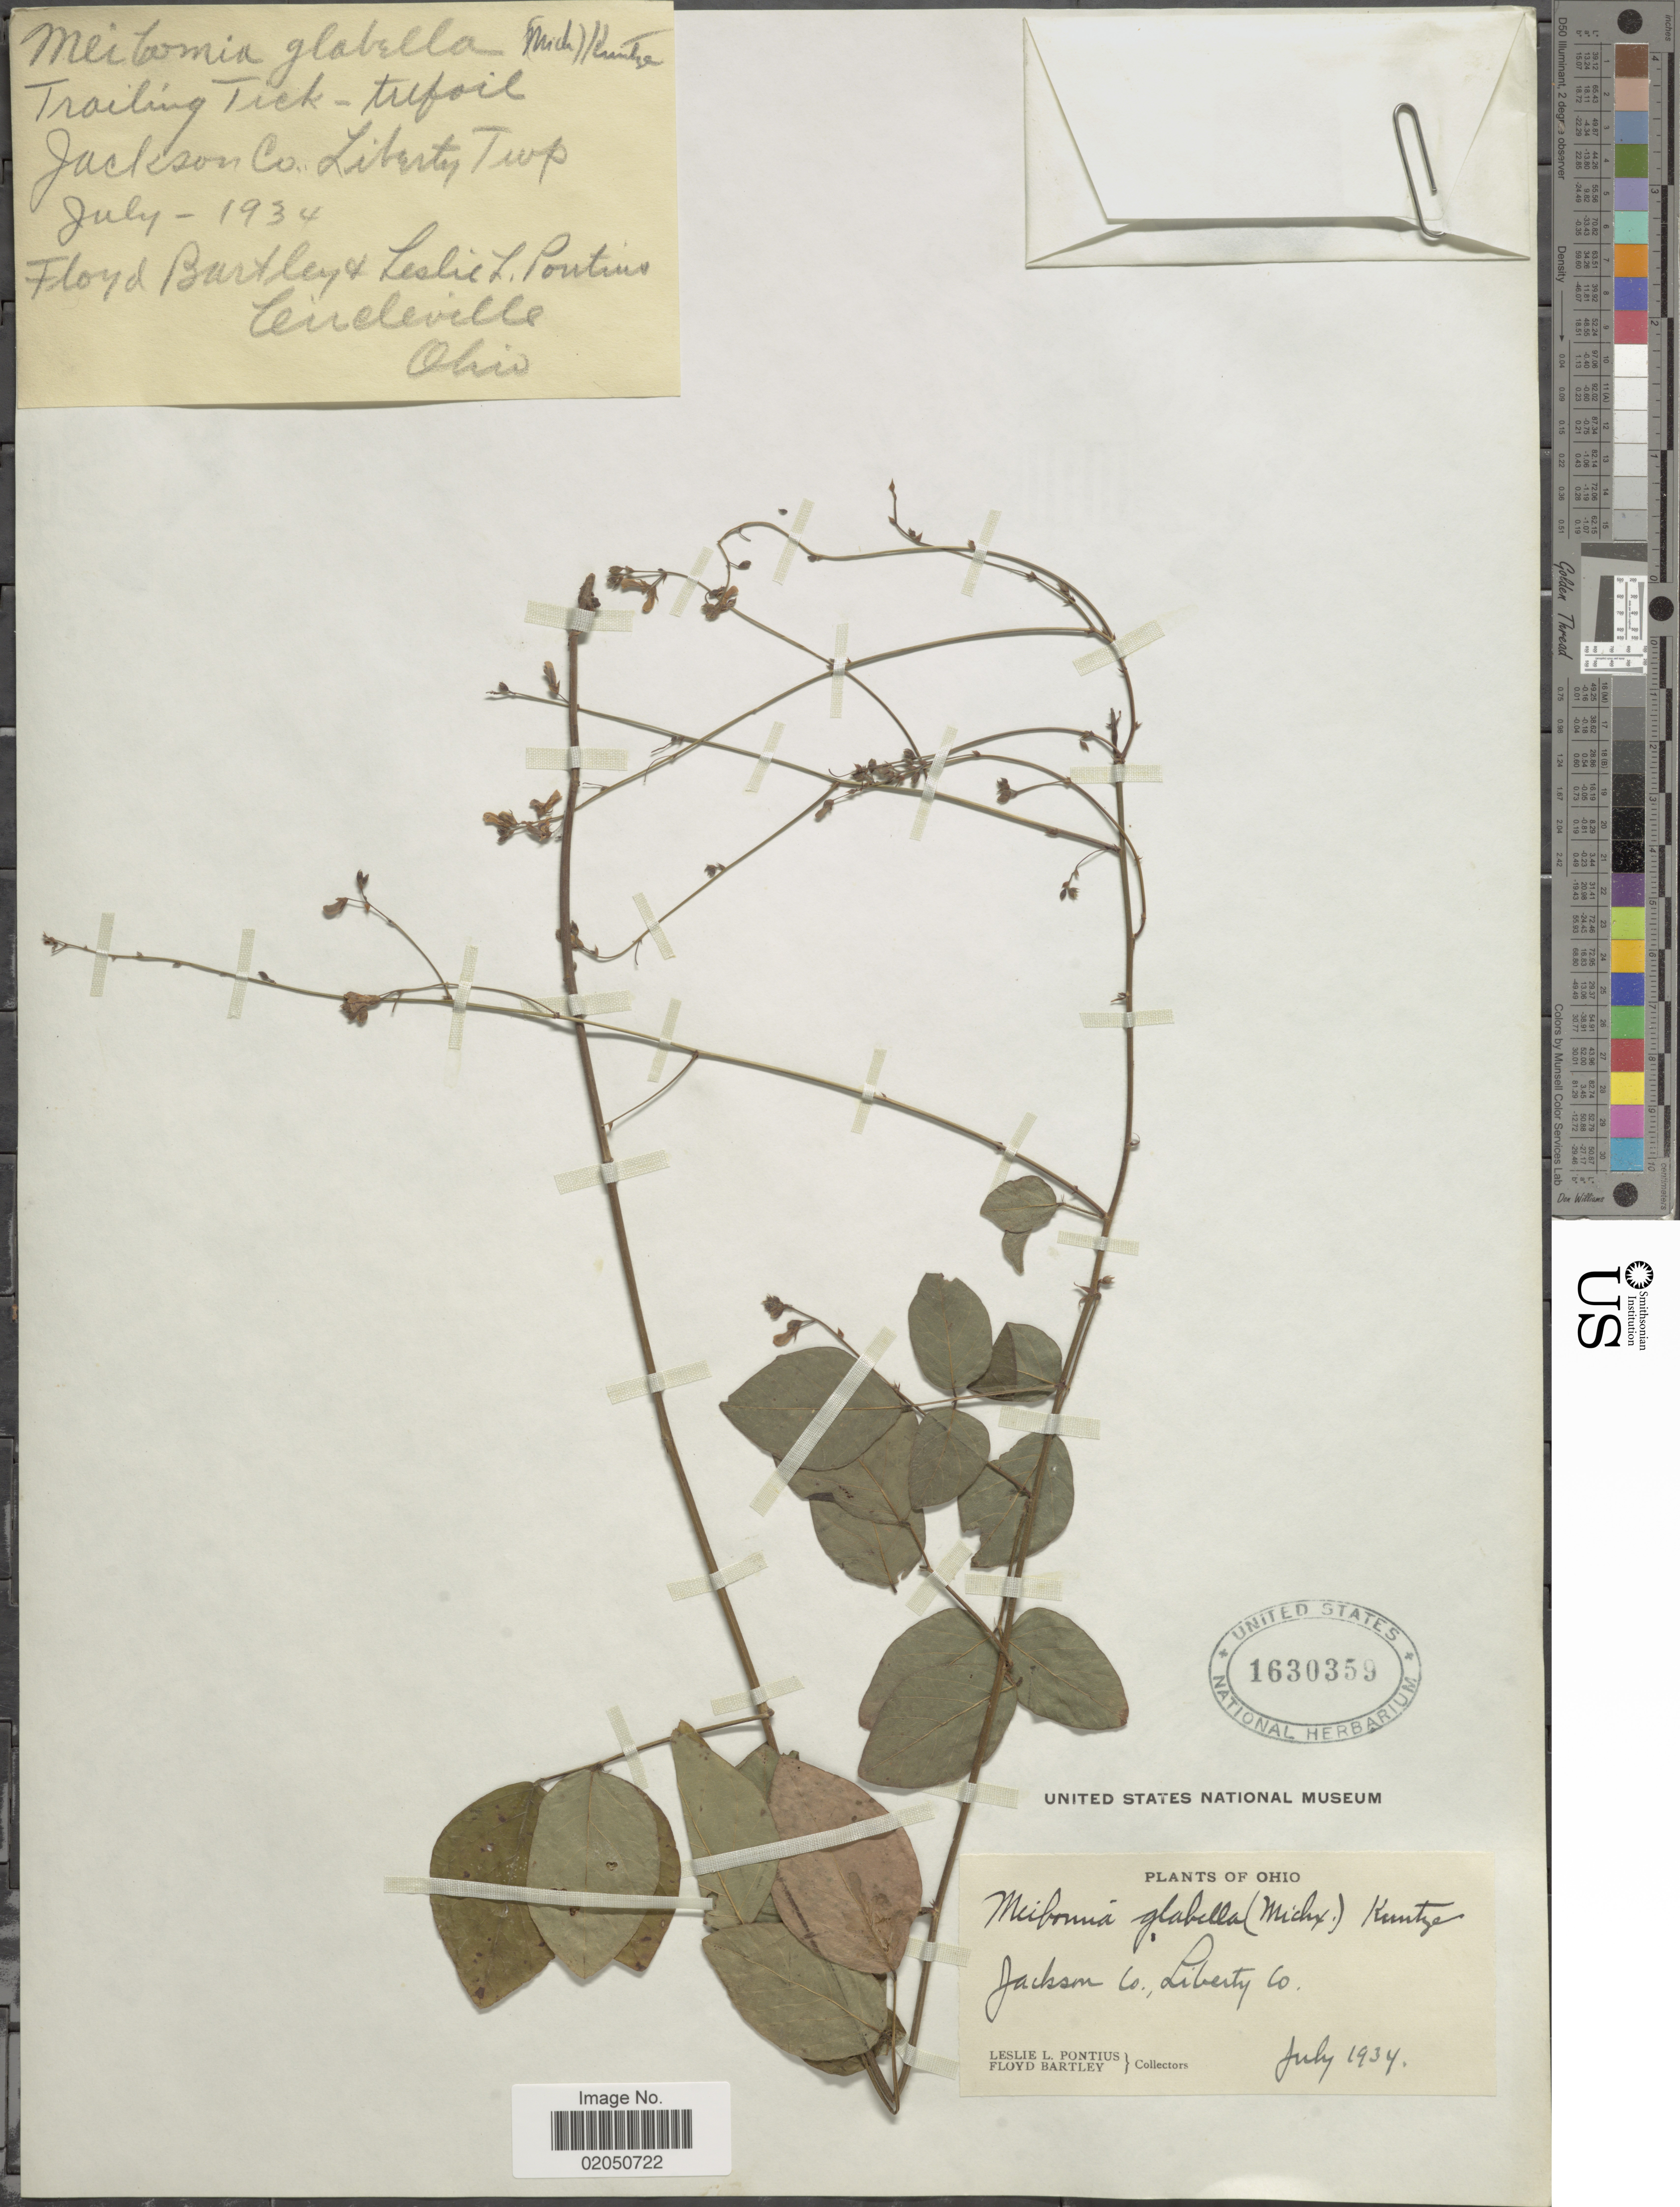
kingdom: Plantae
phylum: Tracheophyta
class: Magnoliopsida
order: Fabales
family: Fabaceae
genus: Desmodium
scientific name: Desmodium glabellum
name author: (Michx.) DC.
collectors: L. Pontius & F. Bartley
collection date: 1934-07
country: United States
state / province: Ohio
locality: Jackson Co,m Liberty Co.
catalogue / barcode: US 1630359